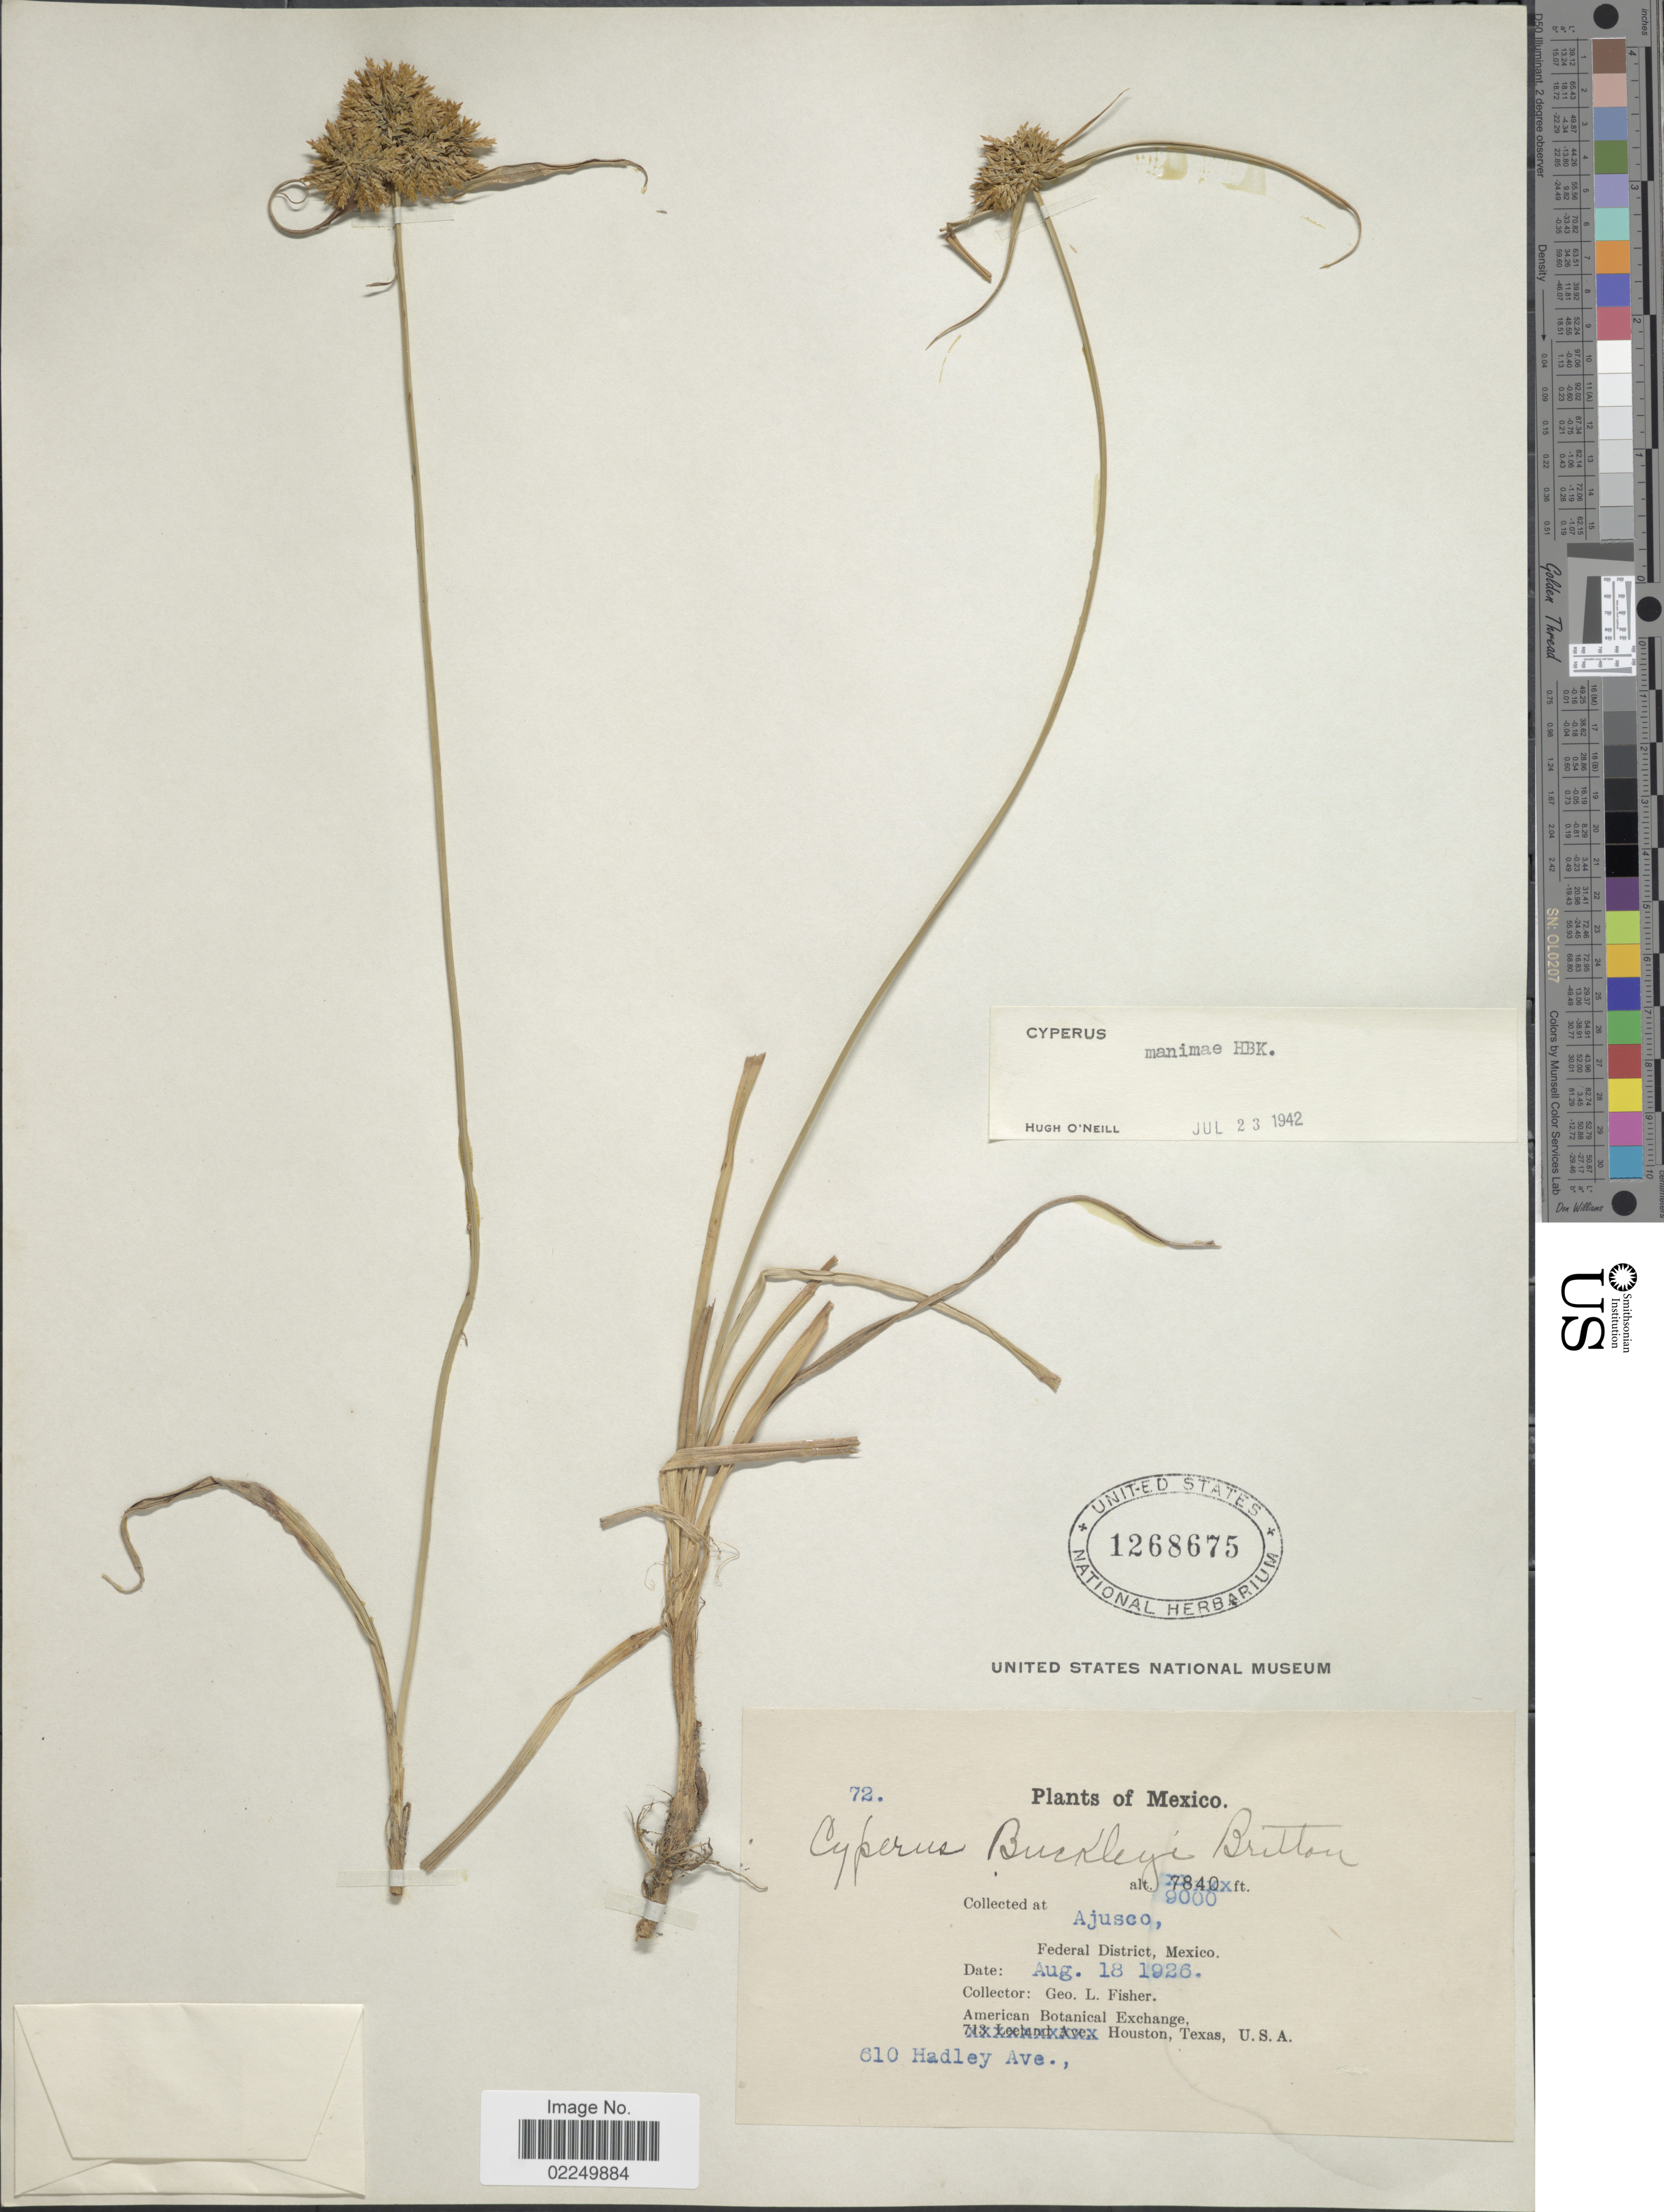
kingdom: Plantae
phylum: Tracheophyta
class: Liliopsida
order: Poales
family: Cyperaceae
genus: Cyperus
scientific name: Cyperus manimae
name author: Kunth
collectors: G. L. Fisher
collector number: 72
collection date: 1926-08-18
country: Mexico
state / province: Distrito Federal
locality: Ajusco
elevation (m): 2743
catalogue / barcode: US 1268675